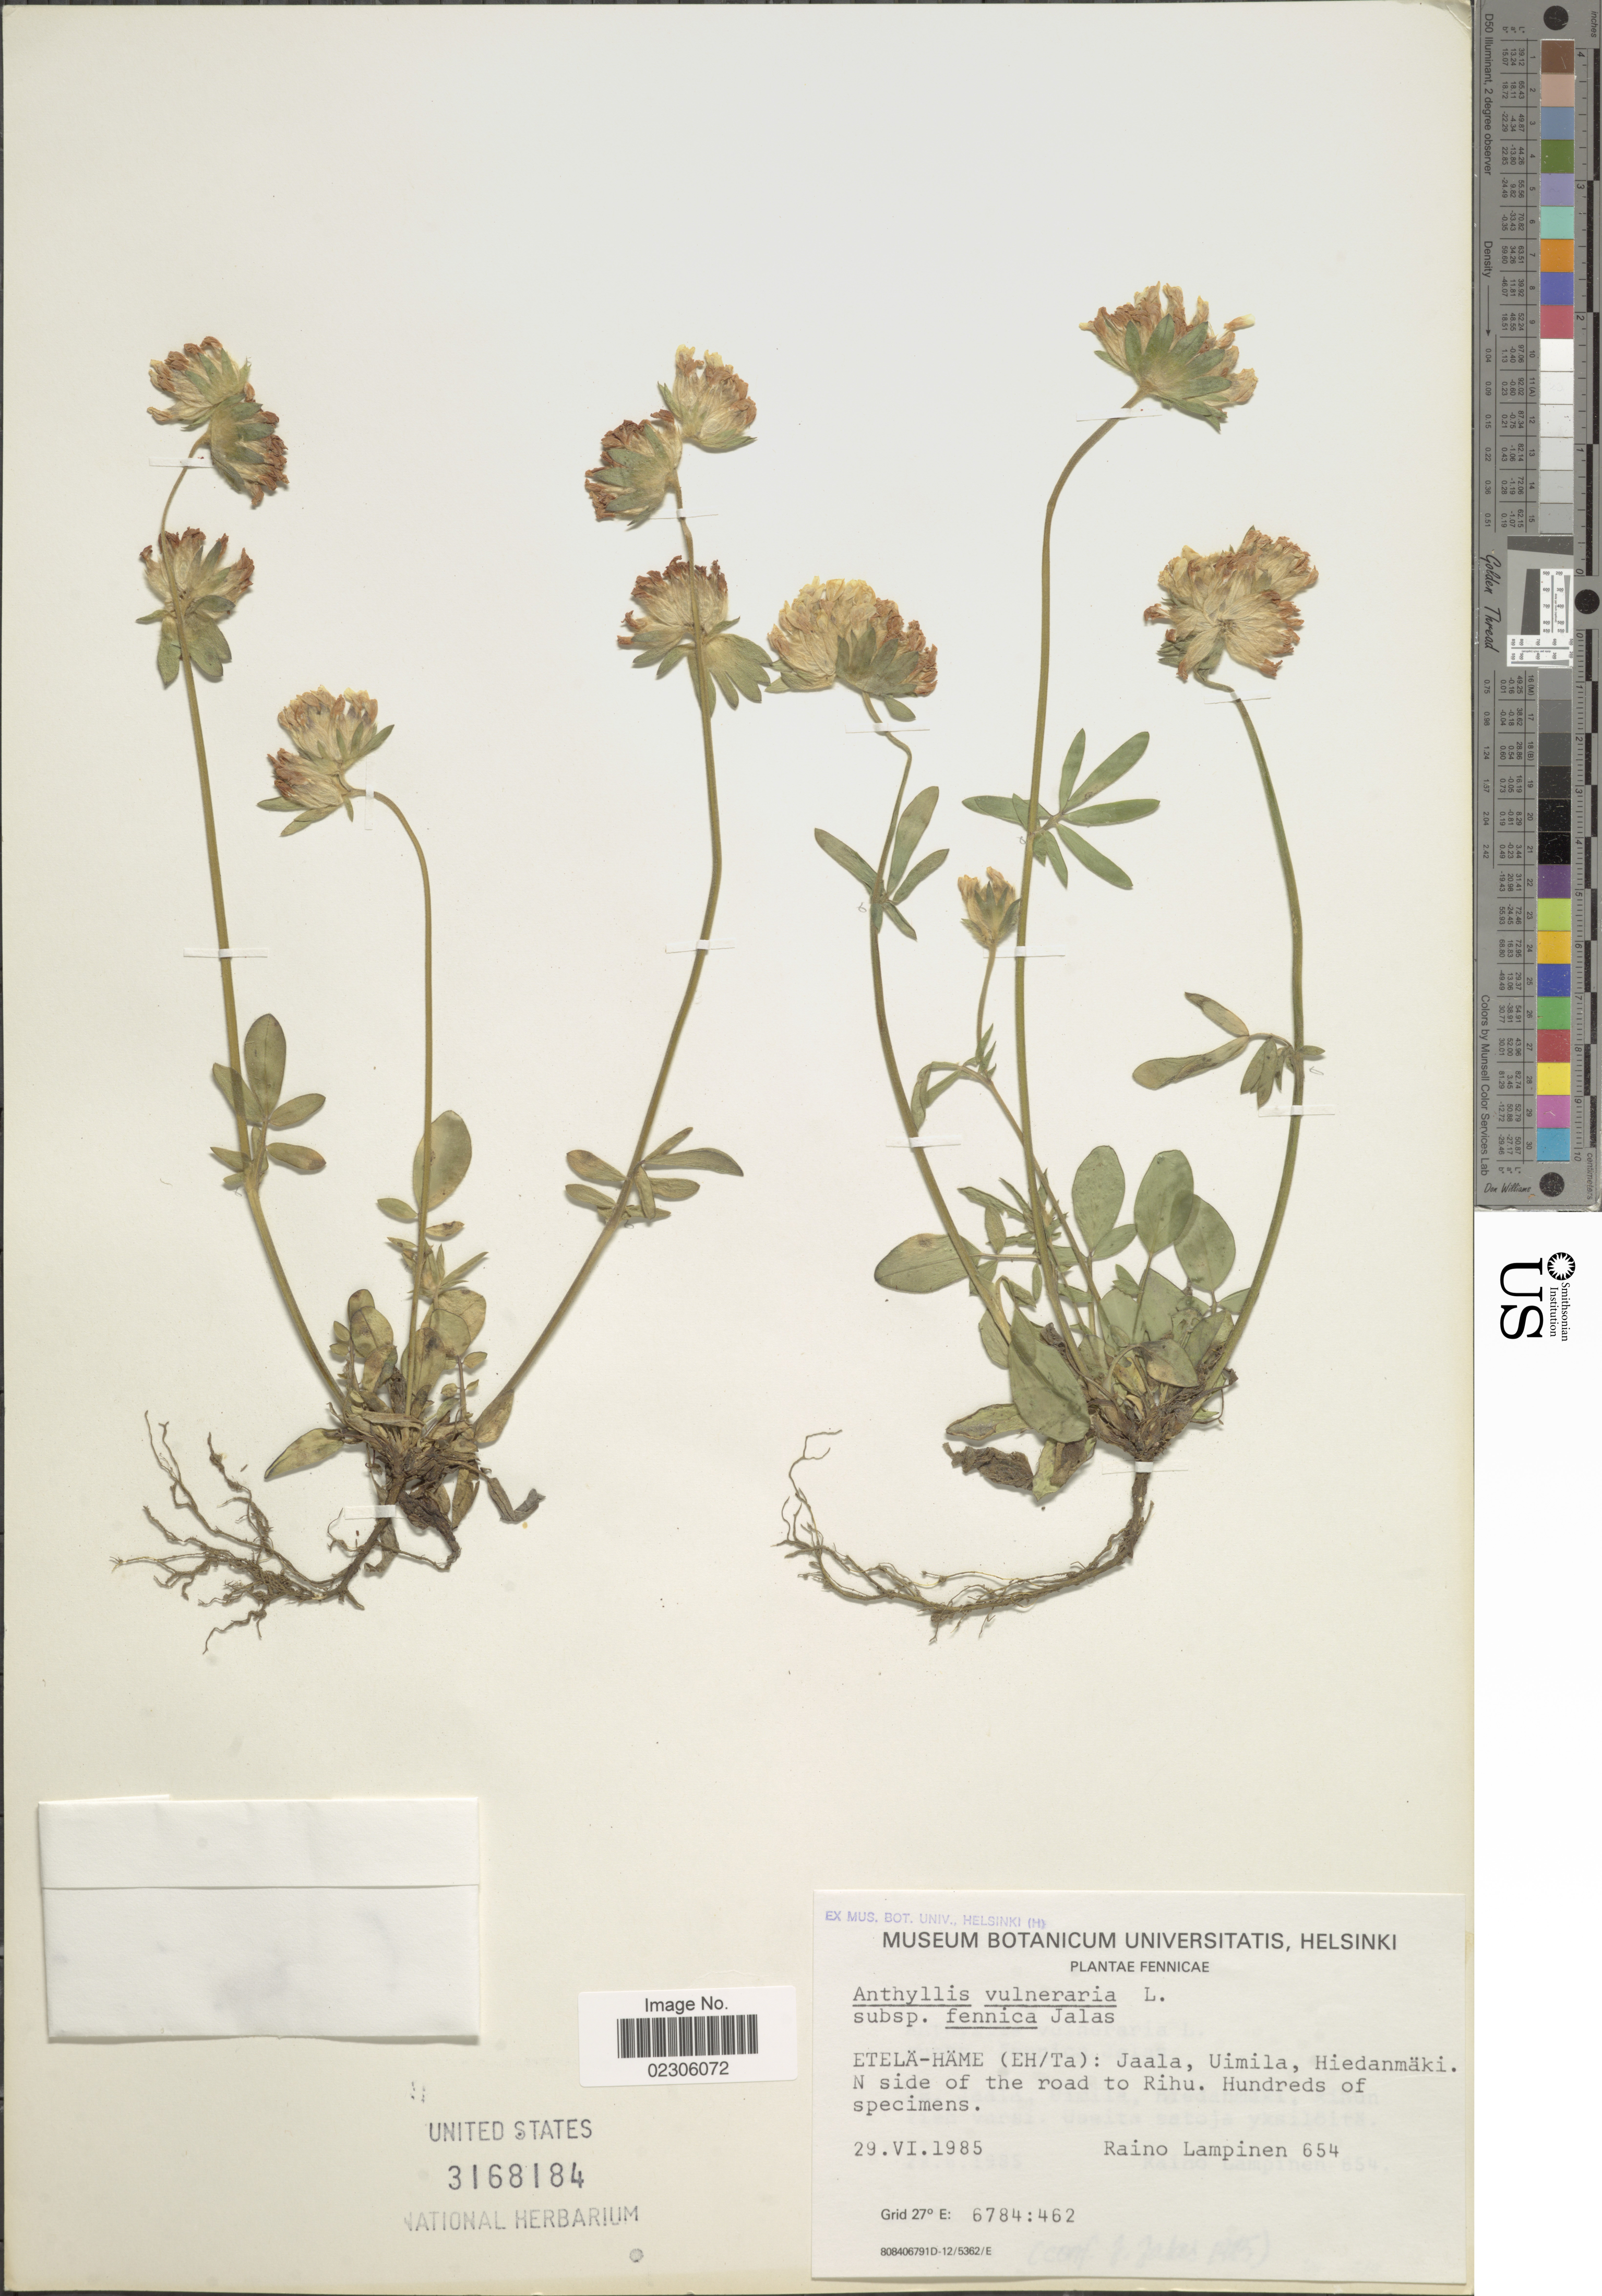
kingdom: Plantae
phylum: Tracheophyta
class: Magnoliopsida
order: Fabales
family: Fabaceae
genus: Anthyllis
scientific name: Anthyllis vulneraria subsp. fennica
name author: (Jalas) Cullen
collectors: R. Lampinen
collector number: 654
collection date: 1985-06-29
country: Finland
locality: Fennicae, Etela-Hame (Eh/Ta), Jaala, Uimila, Hiedanmaki, N side of the road to Rihu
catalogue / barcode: US 3168184